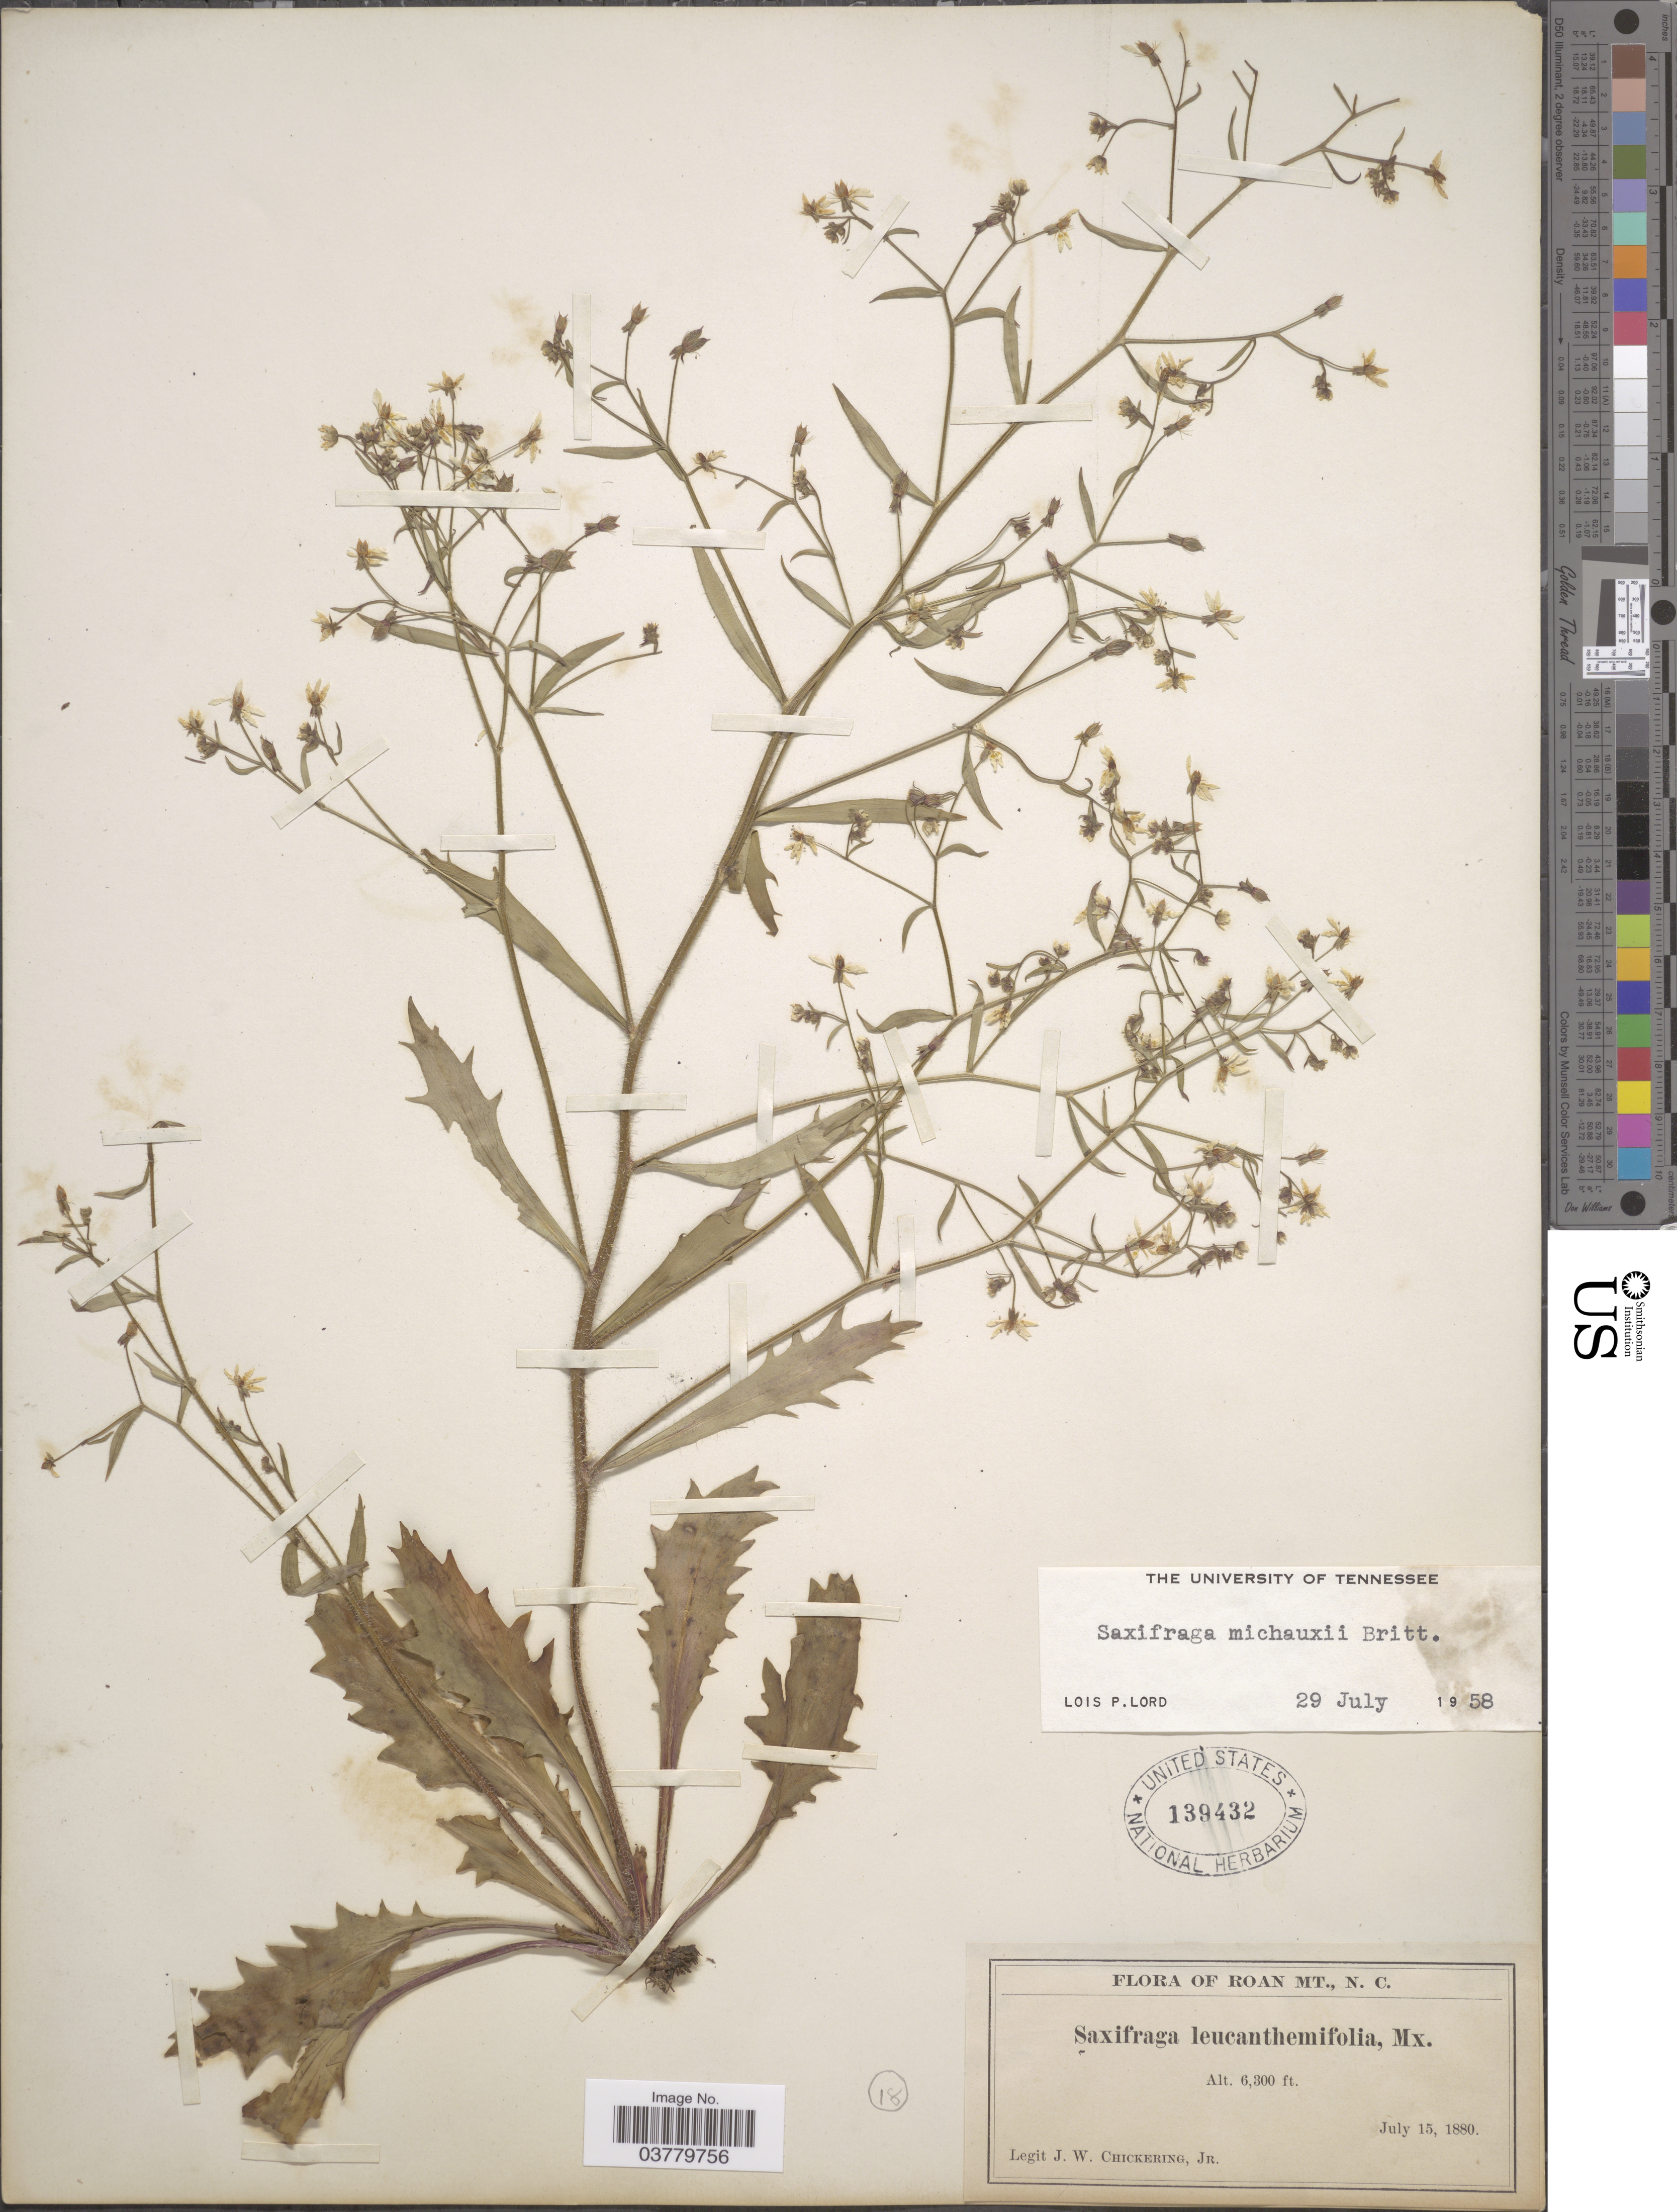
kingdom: Plantae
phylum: Tracheophyta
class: Magnoliopsida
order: Saxifragales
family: Saxifragaceae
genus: Micranthes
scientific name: Micranthes petiolaris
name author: (Raf.) Bush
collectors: J. W. Chickering Jr.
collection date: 1880-07-15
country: United States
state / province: North Carolina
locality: Roan Mt.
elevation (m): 1920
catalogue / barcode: US 139432